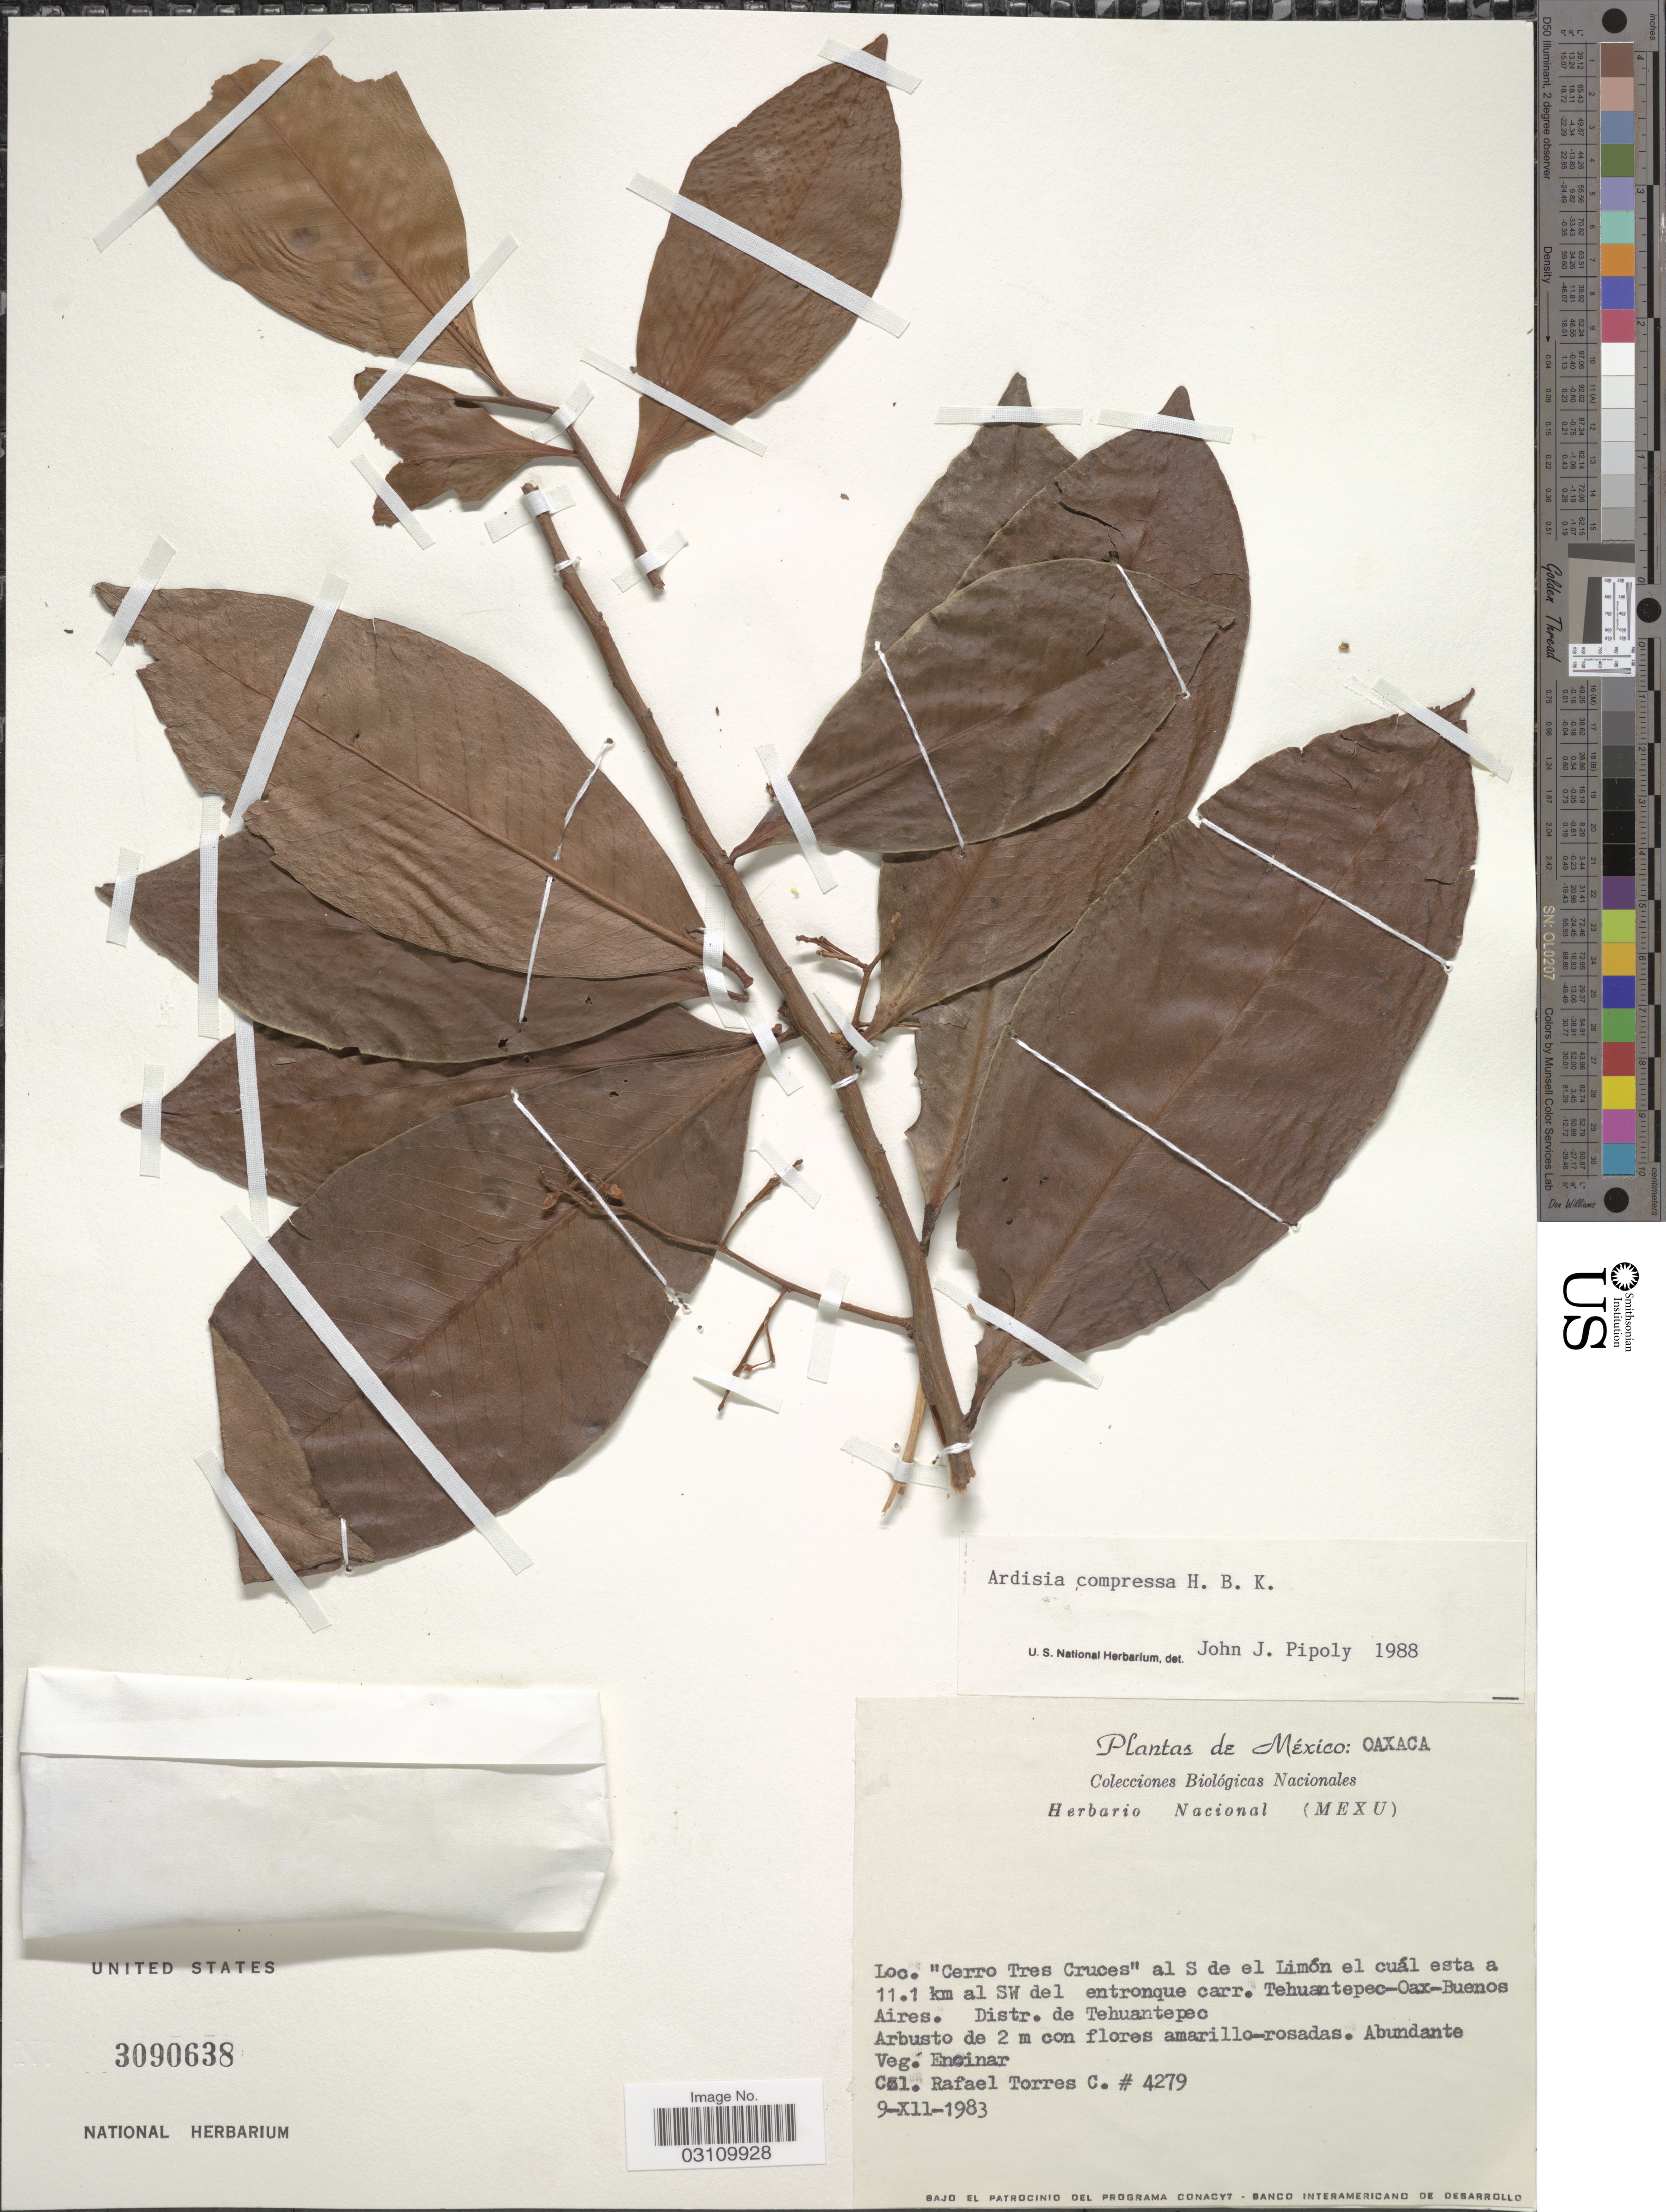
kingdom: Plantae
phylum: Tracheophyta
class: Magnoliopsida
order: Ericales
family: Primulaceae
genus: Ardisia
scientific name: Ardisia compressa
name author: Kunth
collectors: R. Torres C.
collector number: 4279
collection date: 1983-12-09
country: Mexico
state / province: Oaxaca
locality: Cerro Tres Cruces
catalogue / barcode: US 3090638